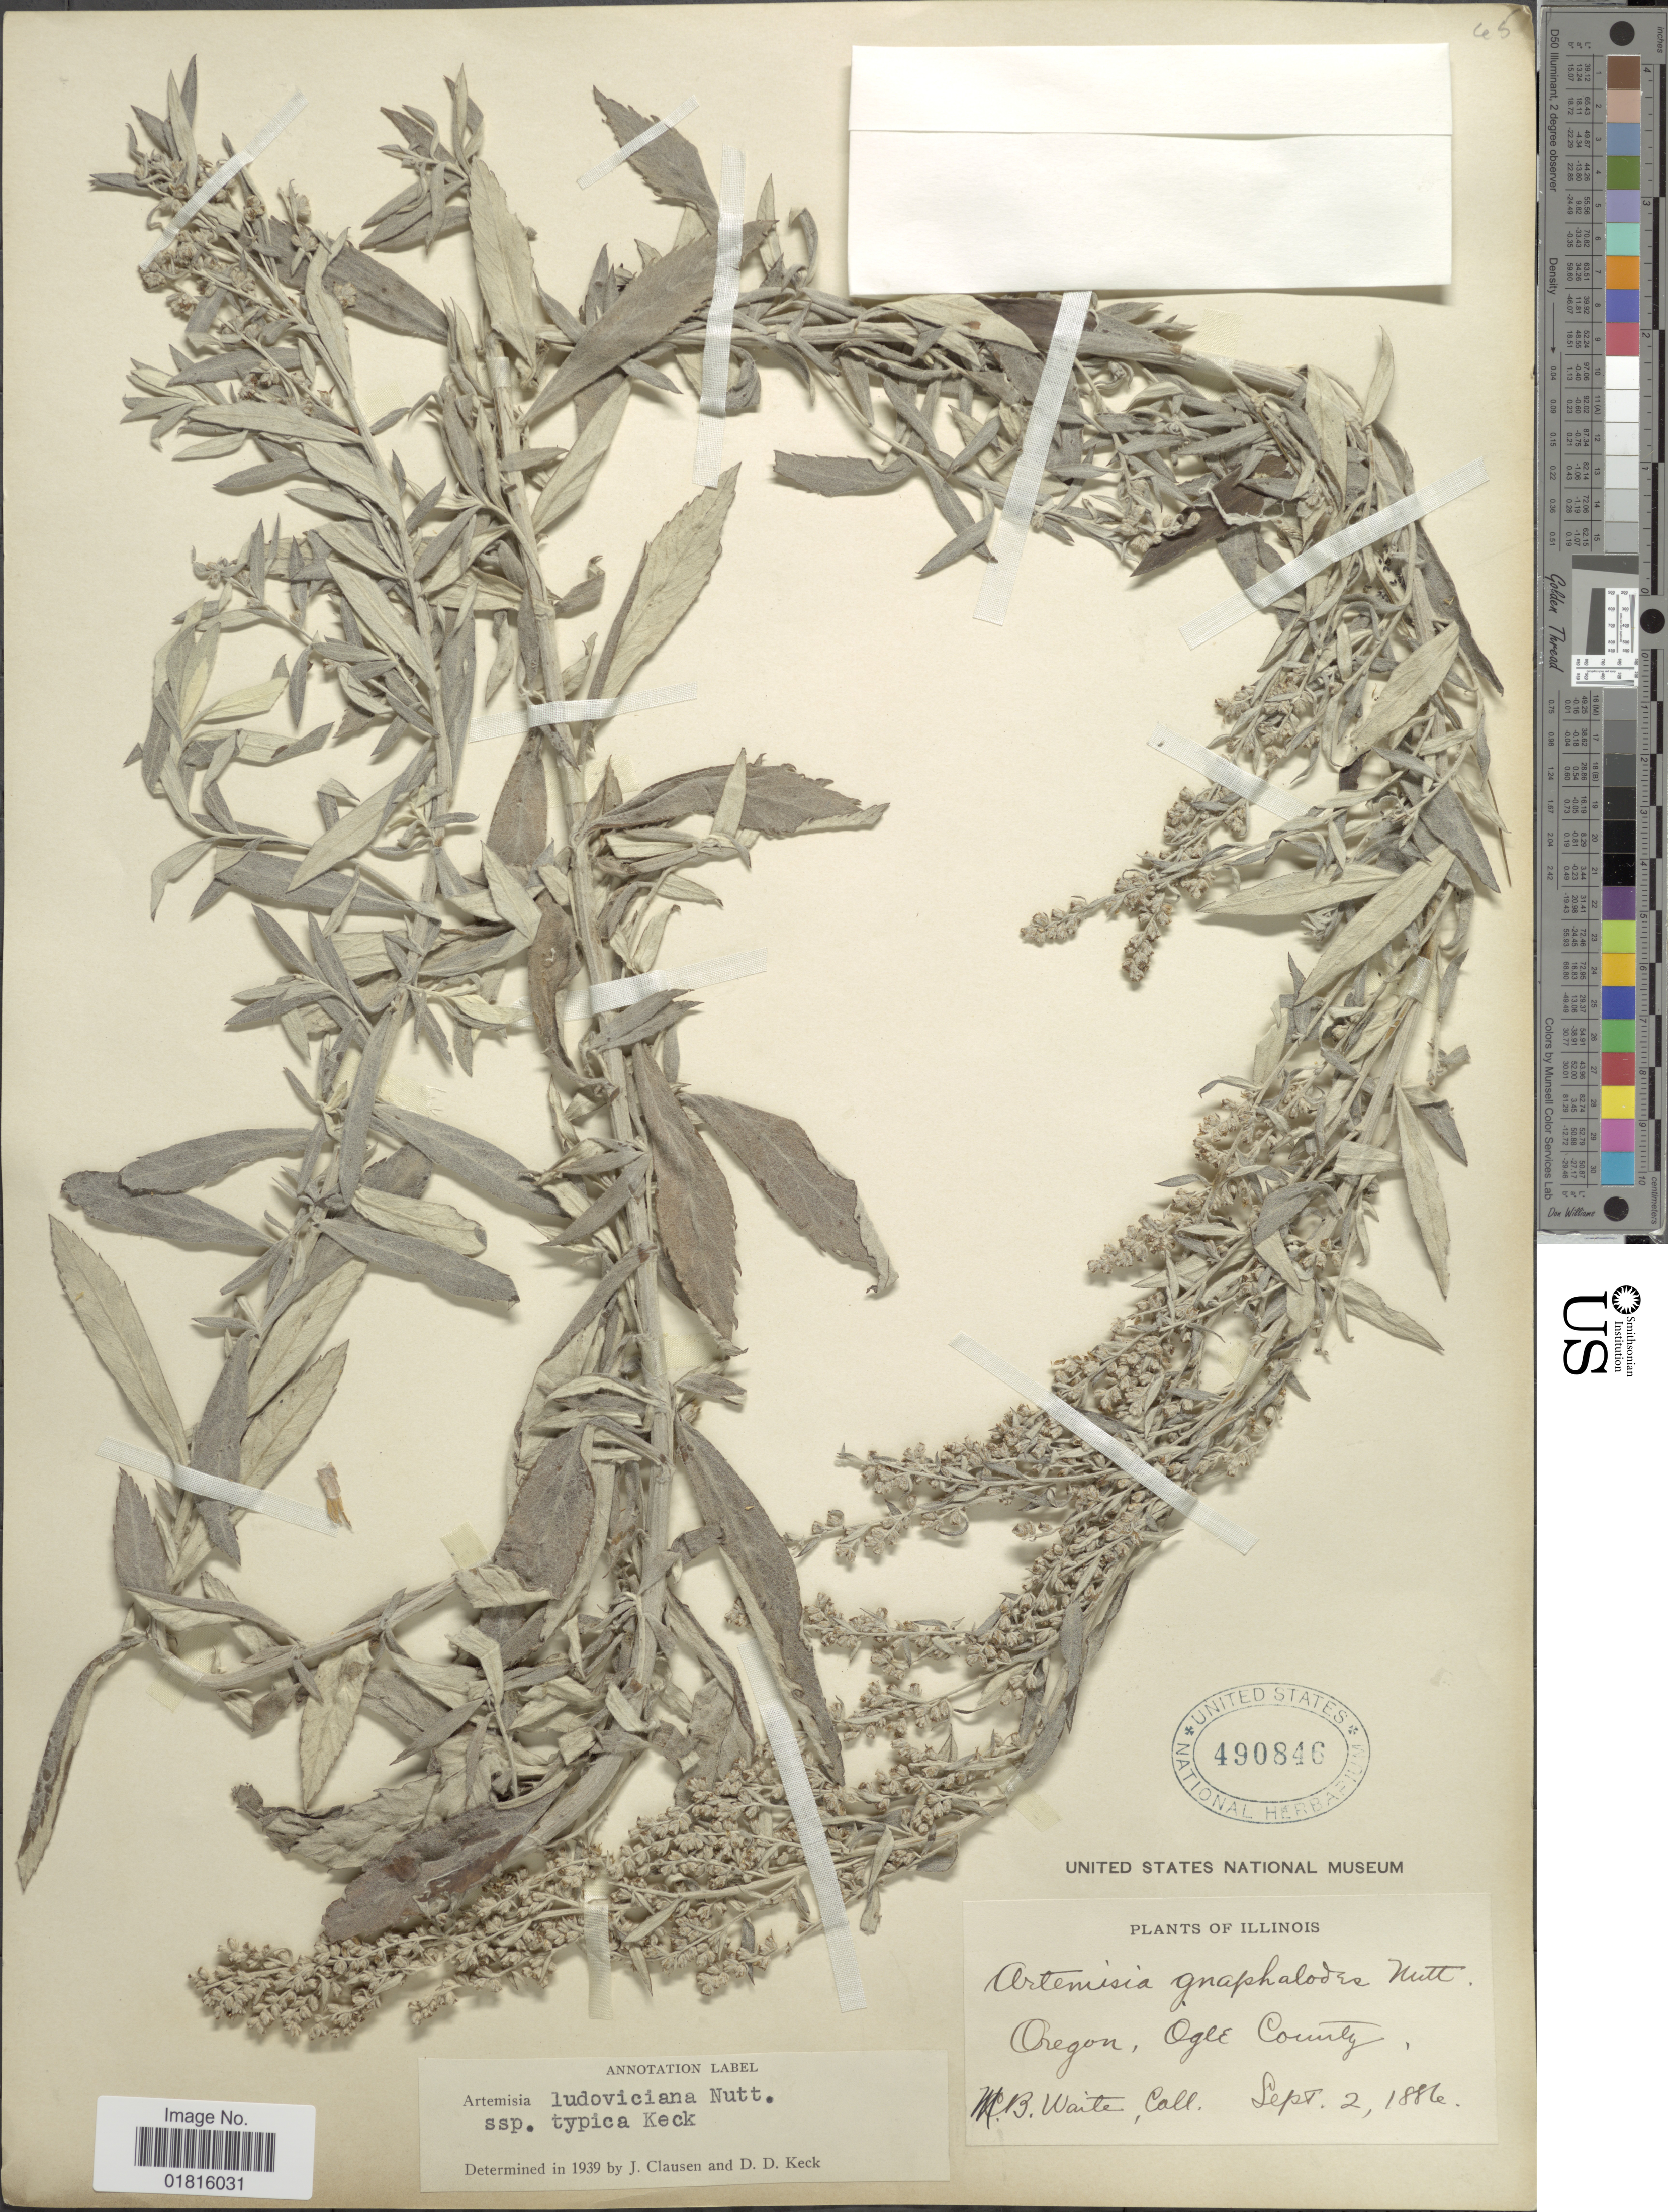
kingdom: Plantae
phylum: Tracheophyta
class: Magnoliopsida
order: Asterales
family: Asteraceae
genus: Artemisia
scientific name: Artemisia ludoviciana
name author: Nutt.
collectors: M. B. Waite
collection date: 1886-09-02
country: United States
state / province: Oregon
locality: Oregon, Ogle County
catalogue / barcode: US 490846